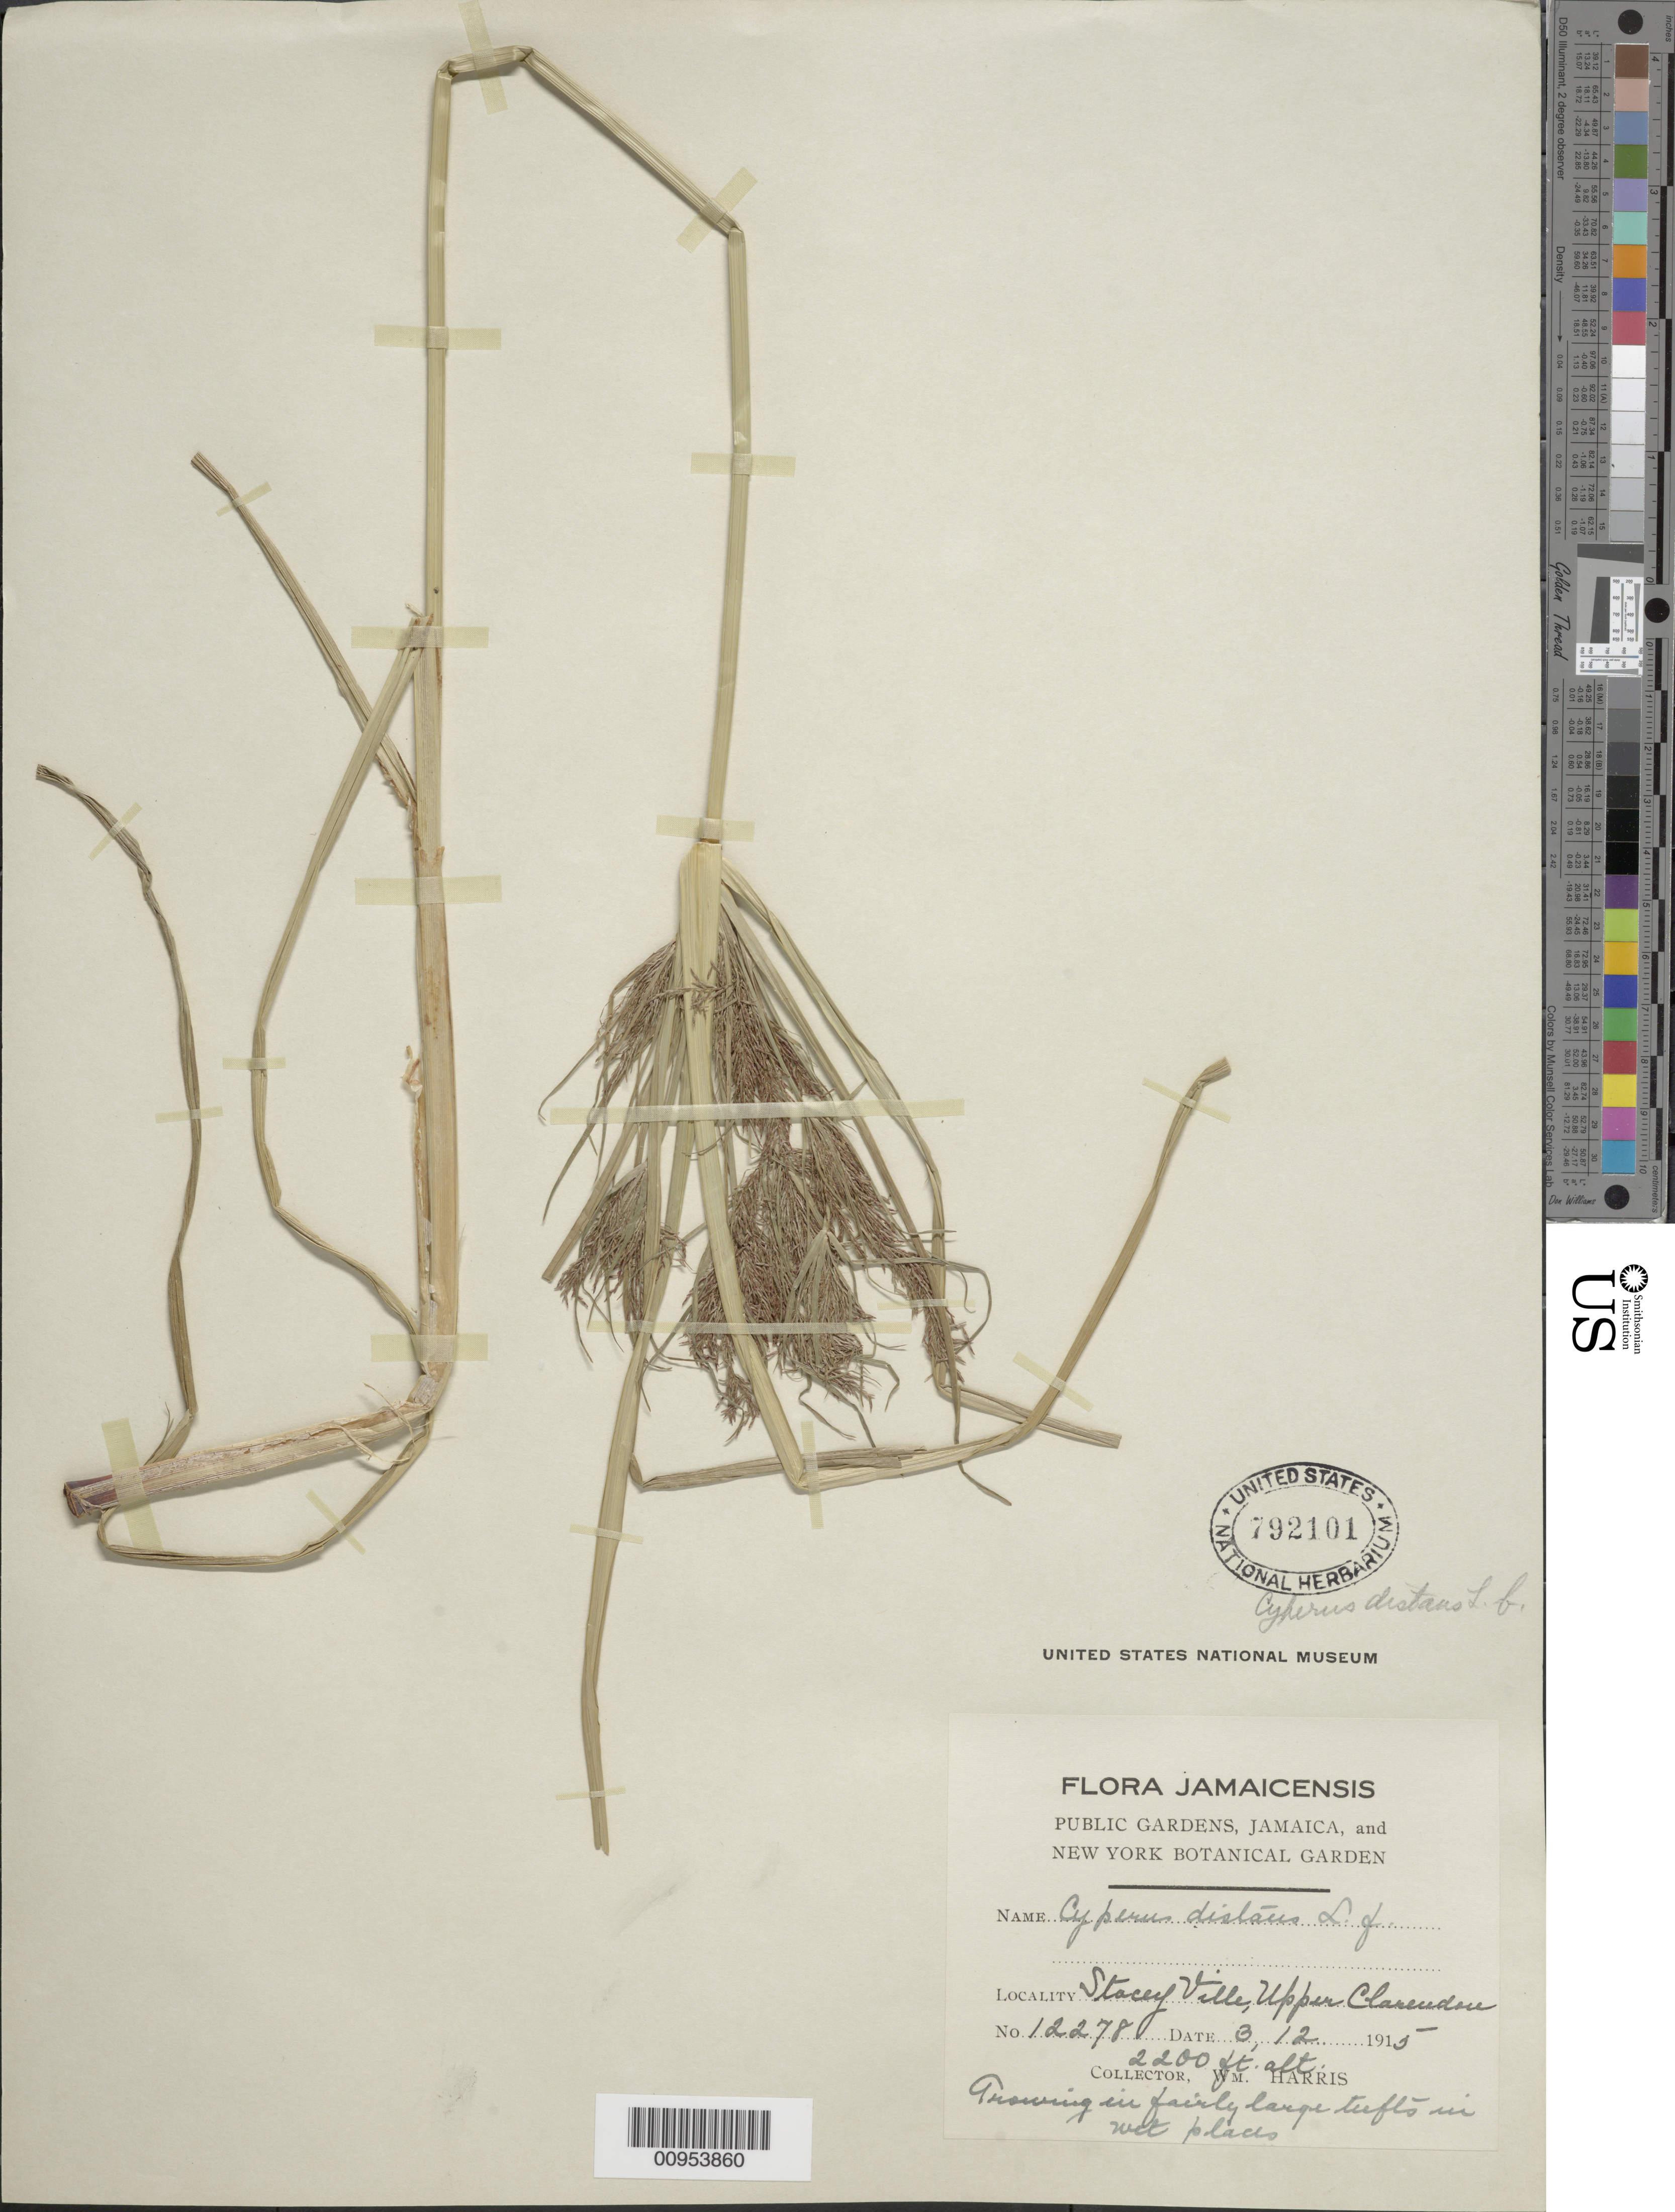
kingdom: Plantae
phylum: Tracheophyta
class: Liliopsida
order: Poales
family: Cyperaceae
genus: Cyperus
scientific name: Cyperus distans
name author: L. f.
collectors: W. H. Harris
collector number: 12278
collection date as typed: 03 Dec 1915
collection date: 1915-12-03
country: Jamaica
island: Jamaica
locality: Stacey Ville, Upper Clarendon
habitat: Growing in wet places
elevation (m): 671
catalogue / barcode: US 792101